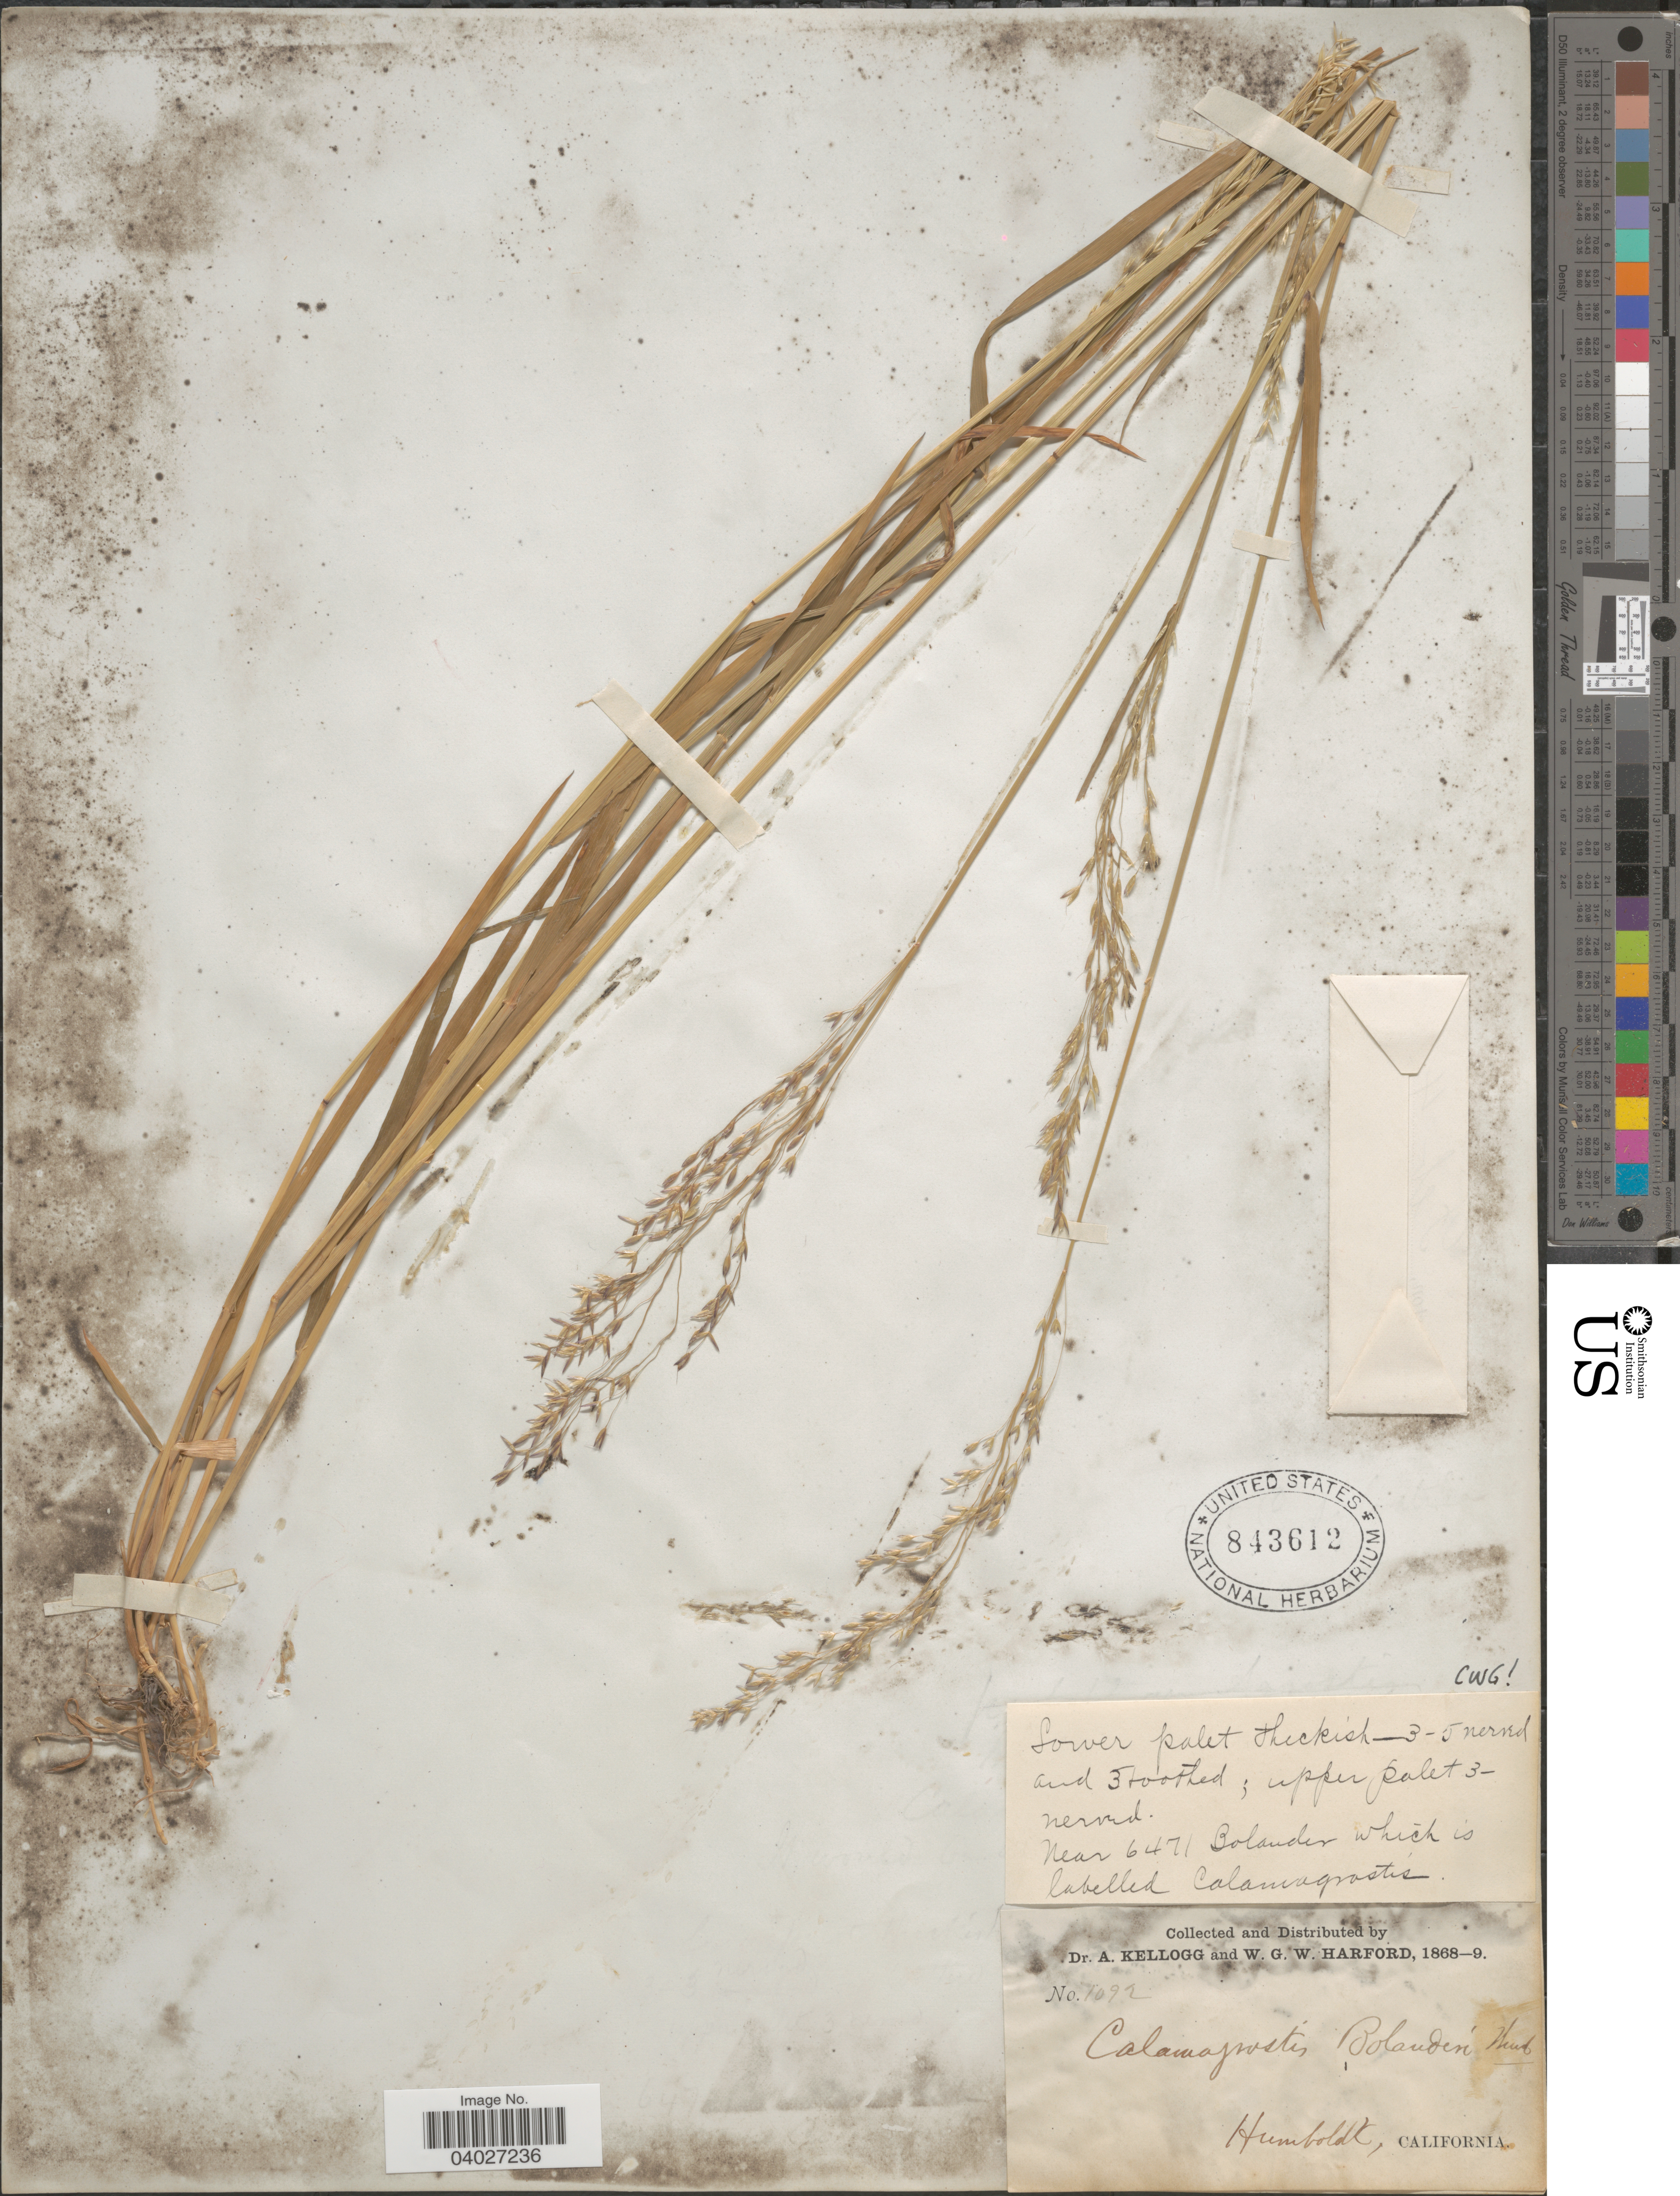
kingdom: Plantae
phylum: Tracheophyta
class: Liliopsida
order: Poales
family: Poaceae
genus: Calamagrostis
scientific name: Calamagrostis bolanderi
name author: Thurb.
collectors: A. Kellogg & W. G. W. Harford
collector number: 1092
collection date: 1868/1869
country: United States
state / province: California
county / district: Humboldt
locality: Humboldt.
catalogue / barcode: US 843612